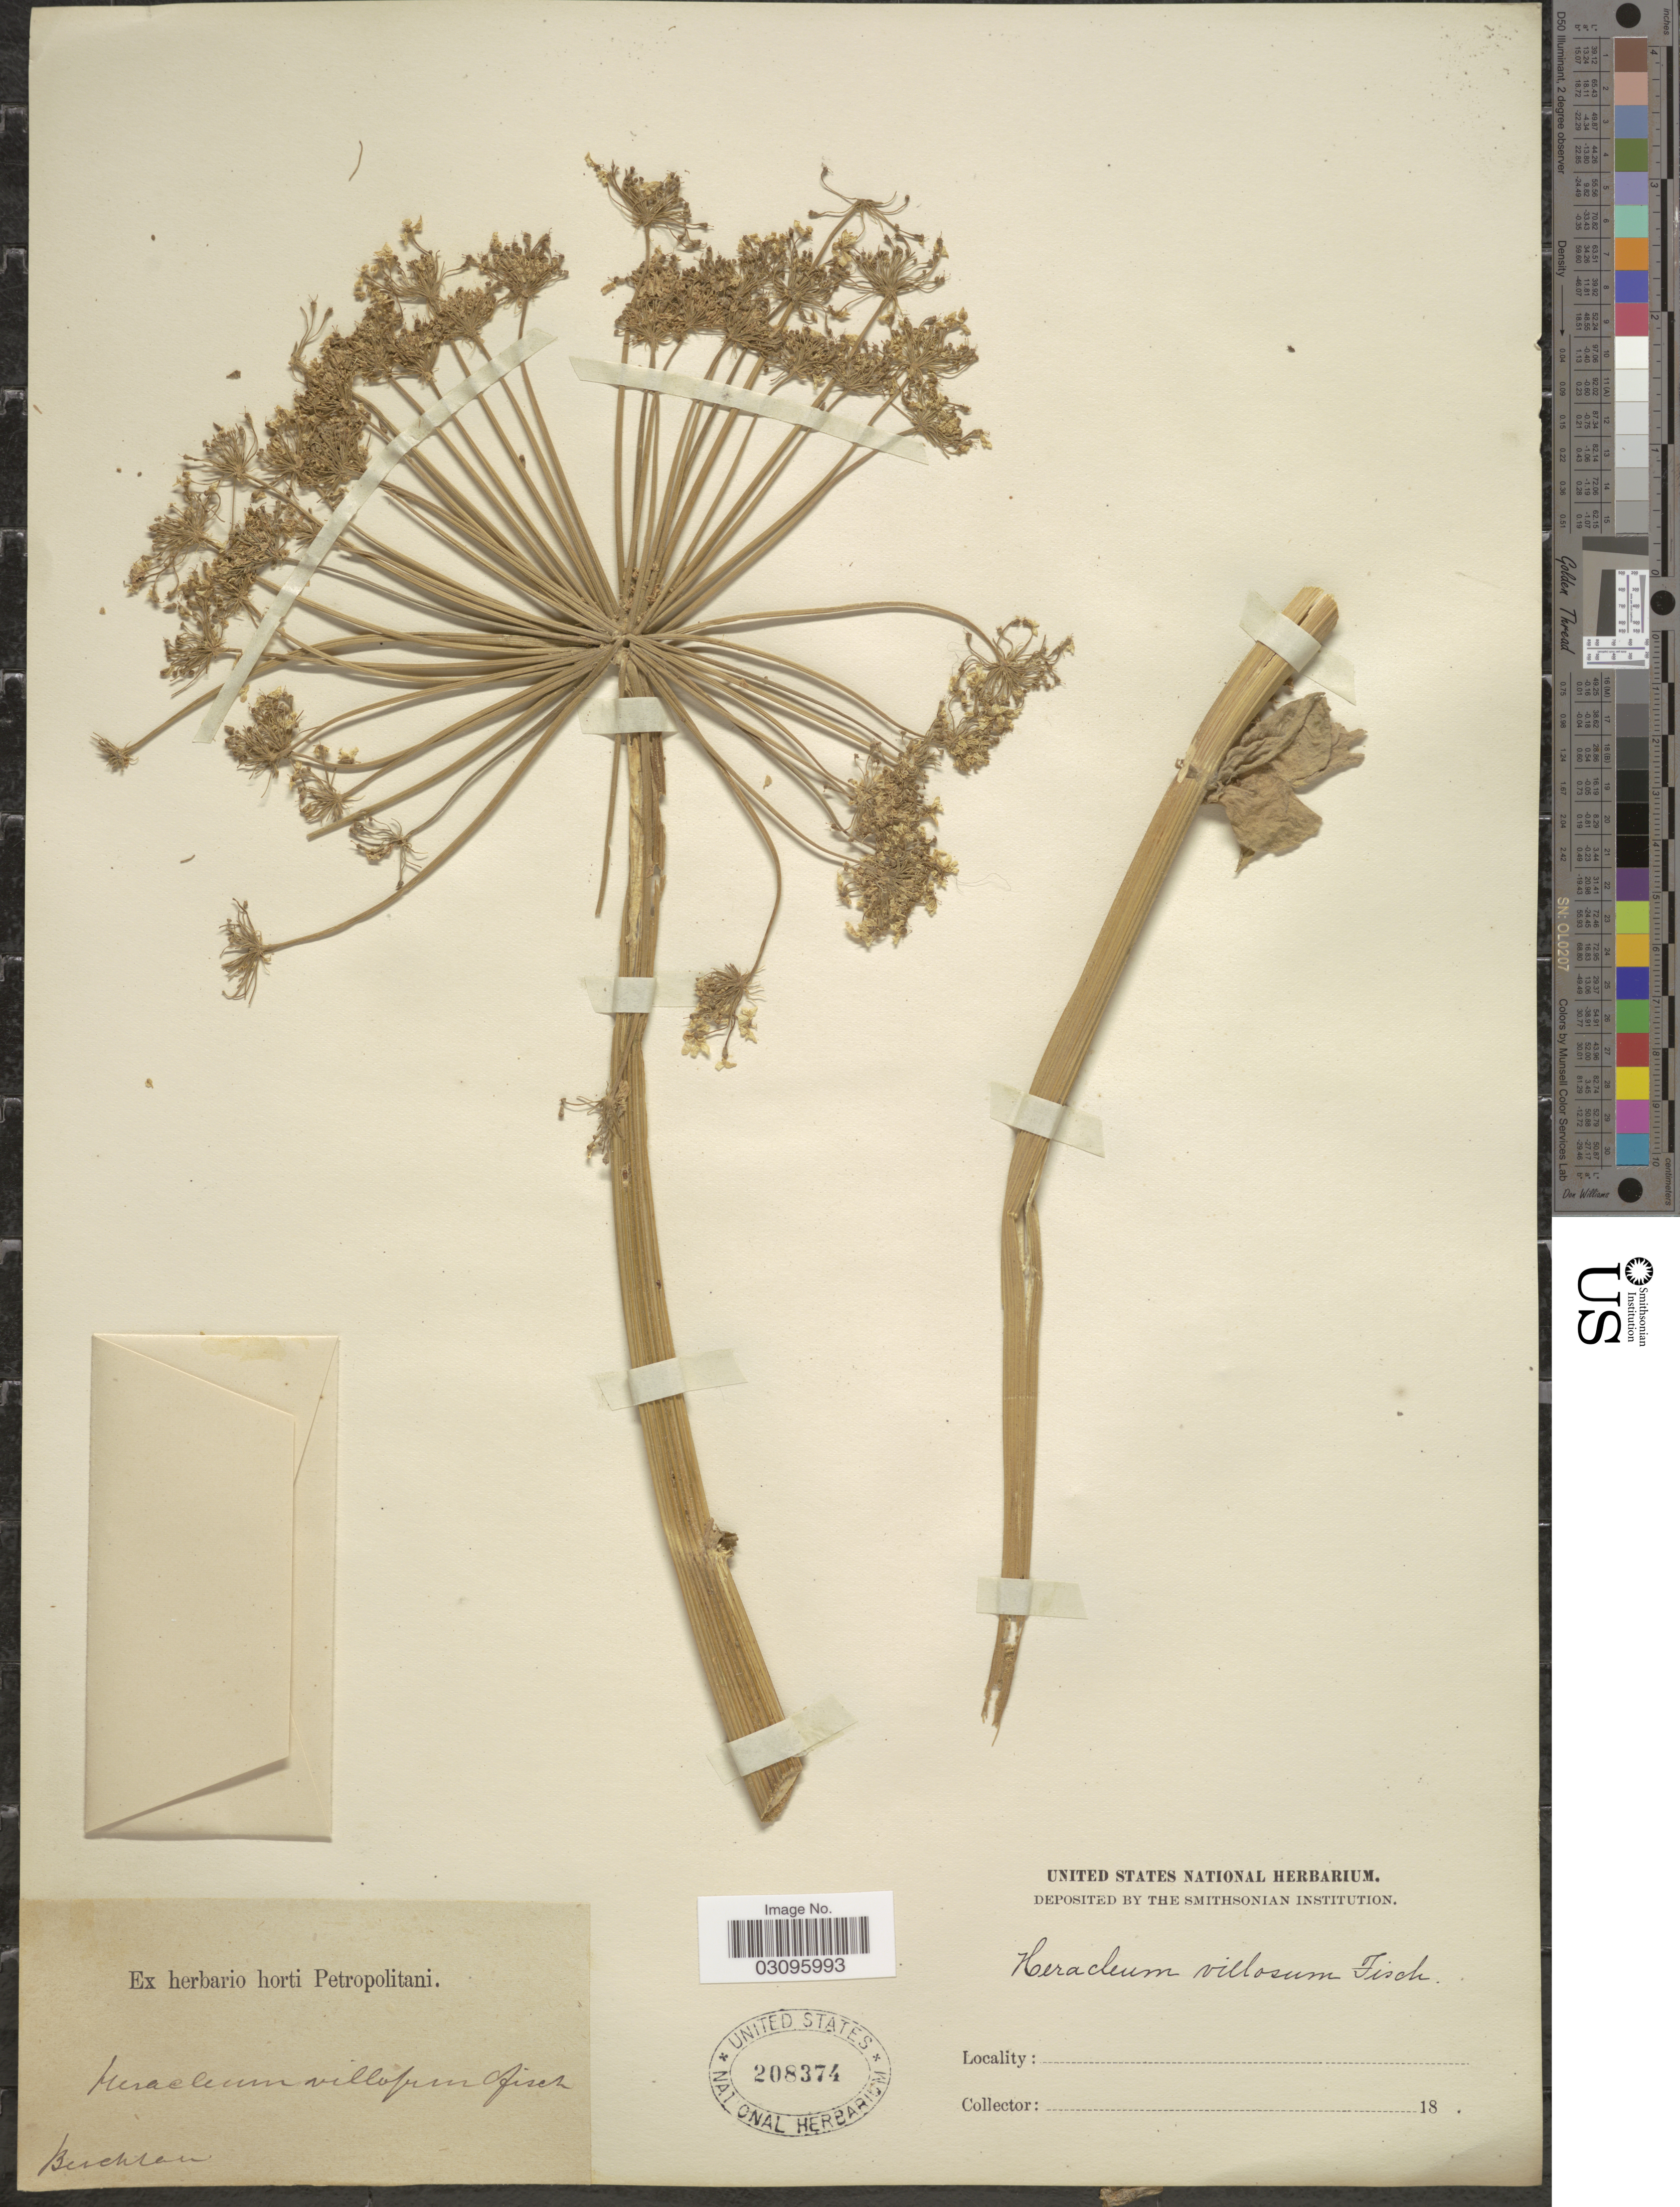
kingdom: Plantae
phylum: Tracheophyta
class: Magnoliopsida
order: Apiales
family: Apiaceae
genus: Heracleum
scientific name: Heracleum villosum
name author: Fisch. ex Spreng.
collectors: ex herb. horti Petropolitani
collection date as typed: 18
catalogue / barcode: US 208374